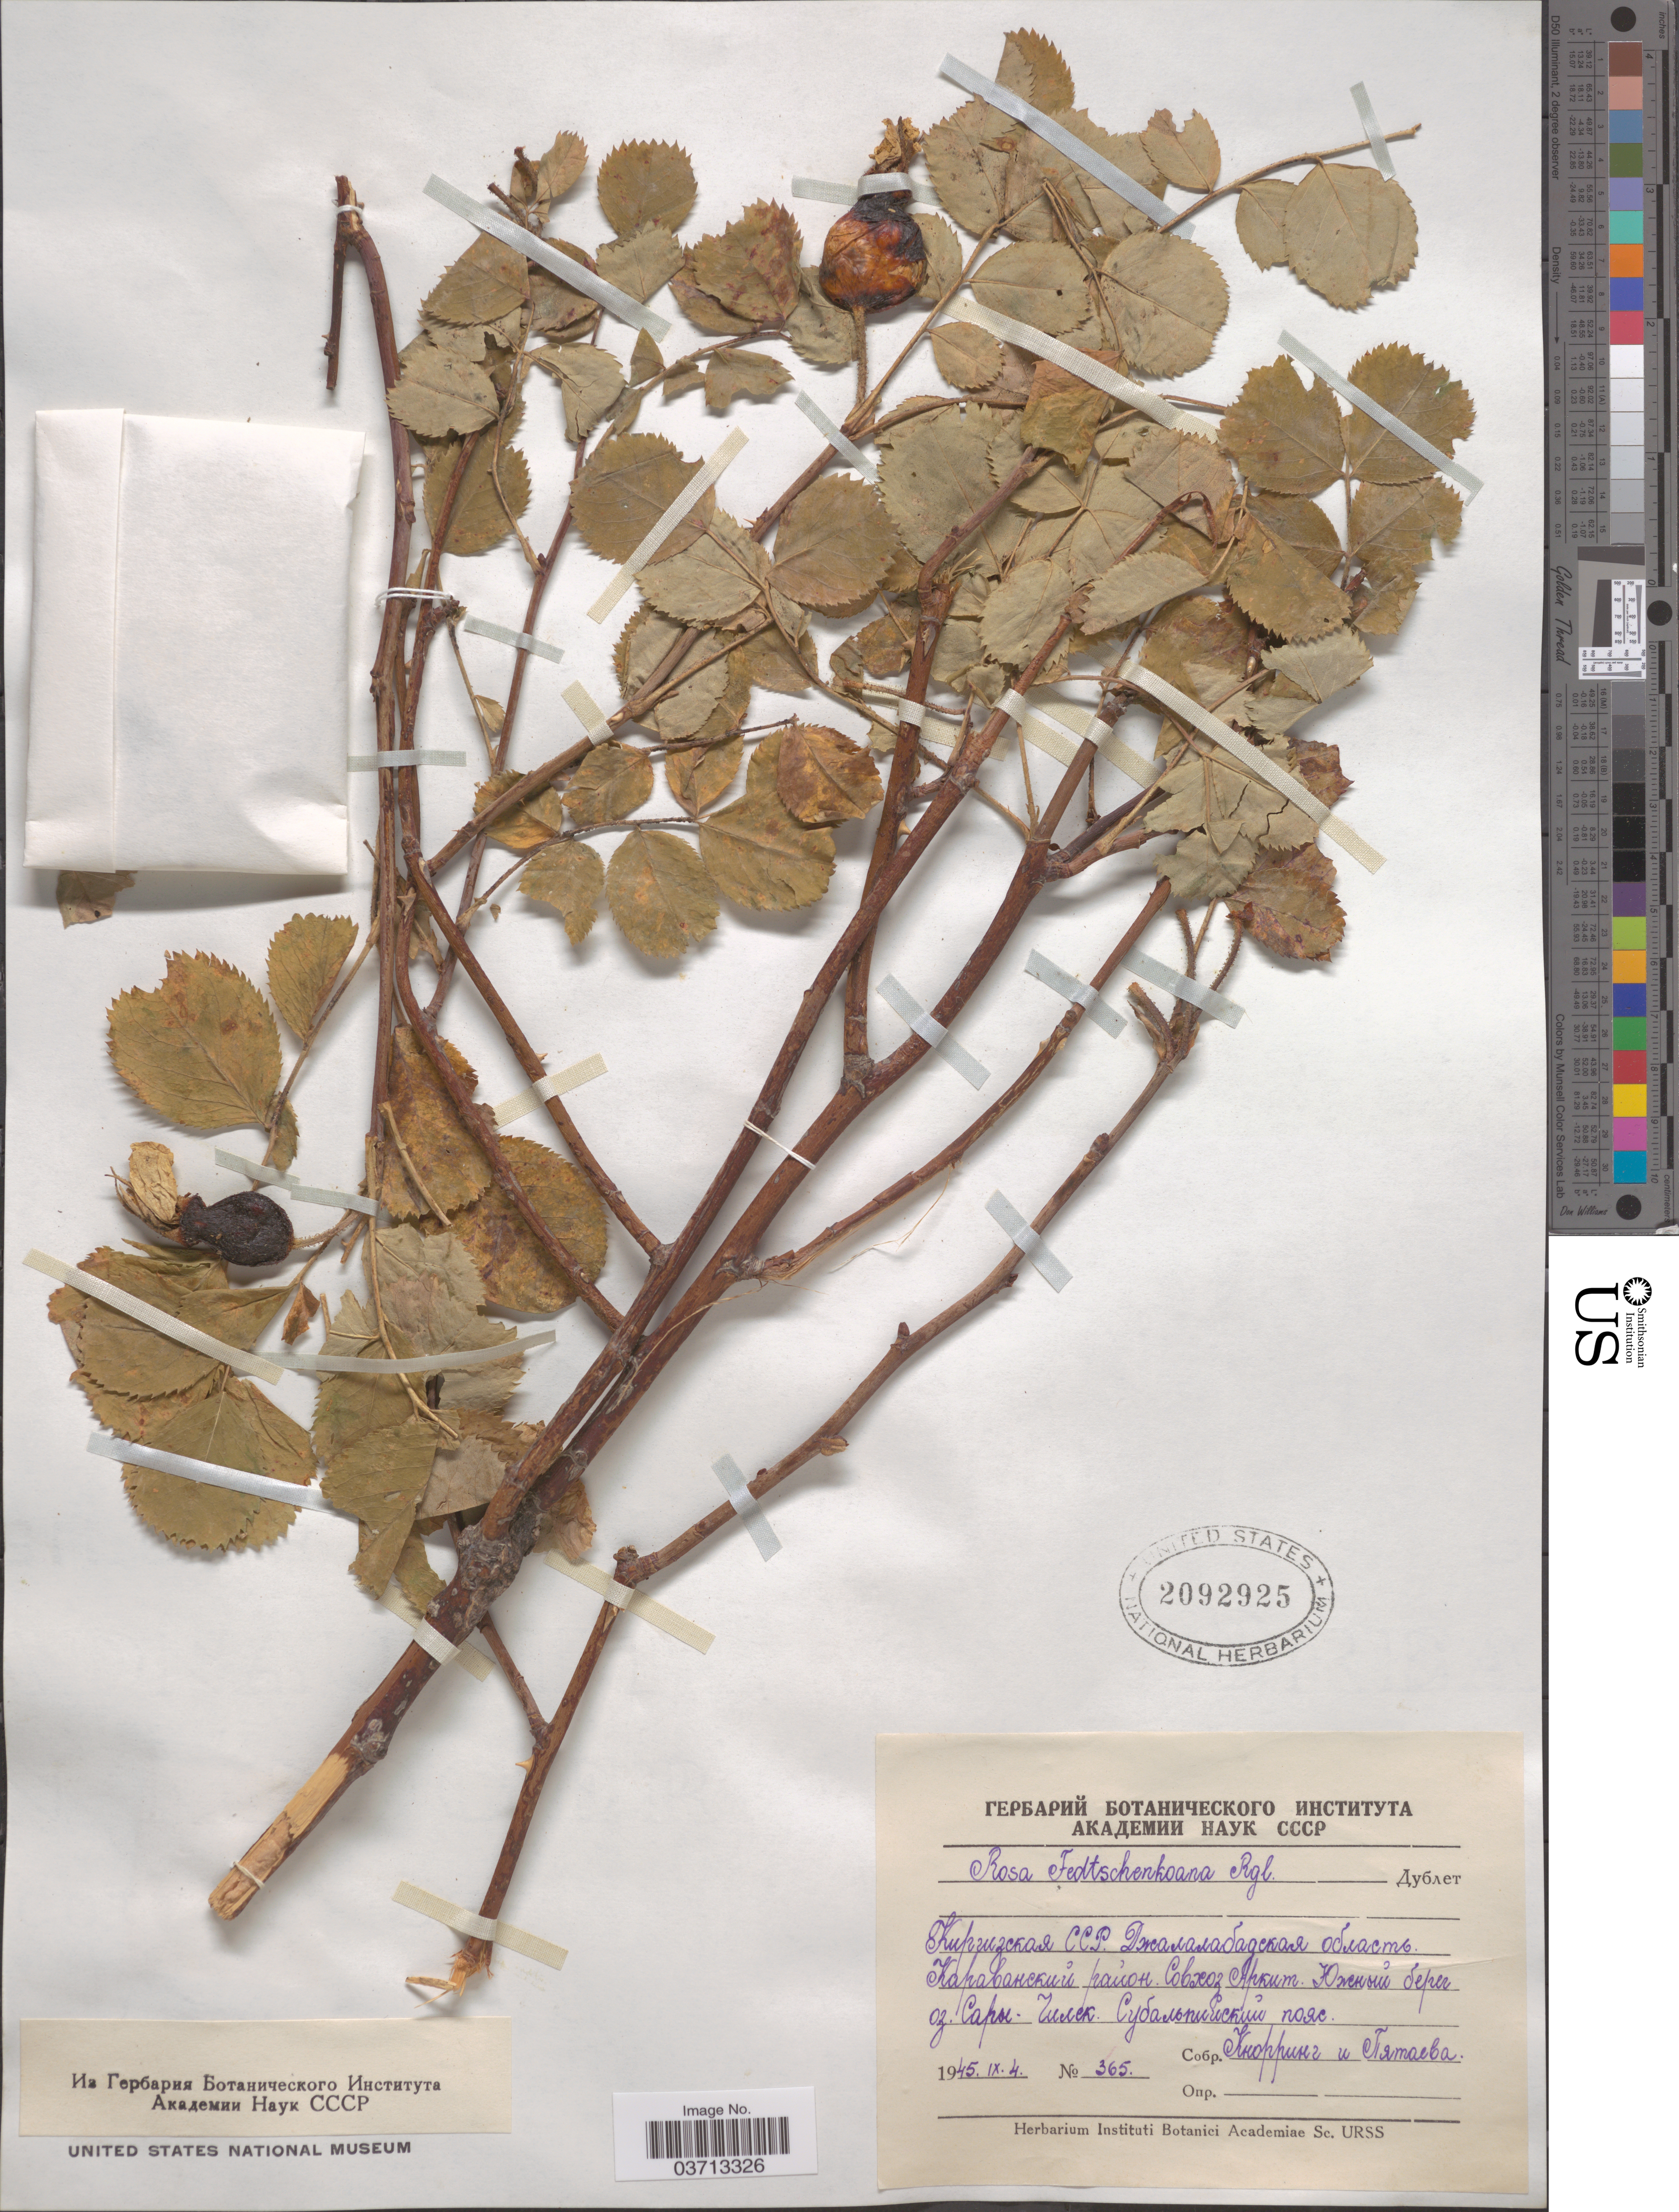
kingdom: Plantae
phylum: Tracheophyta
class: Magnoliopsida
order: Rosales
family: Rosaceae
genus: Rosa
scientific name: Rosa fedtschenkoana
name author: Regel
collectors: Knorring & Pyataeva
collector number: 365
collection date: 1945-09-04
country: Kyrgyzstan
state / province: Jalal-Abad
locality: Arkit, south shore of lake Sary-Chelek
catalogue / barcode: US 2092925